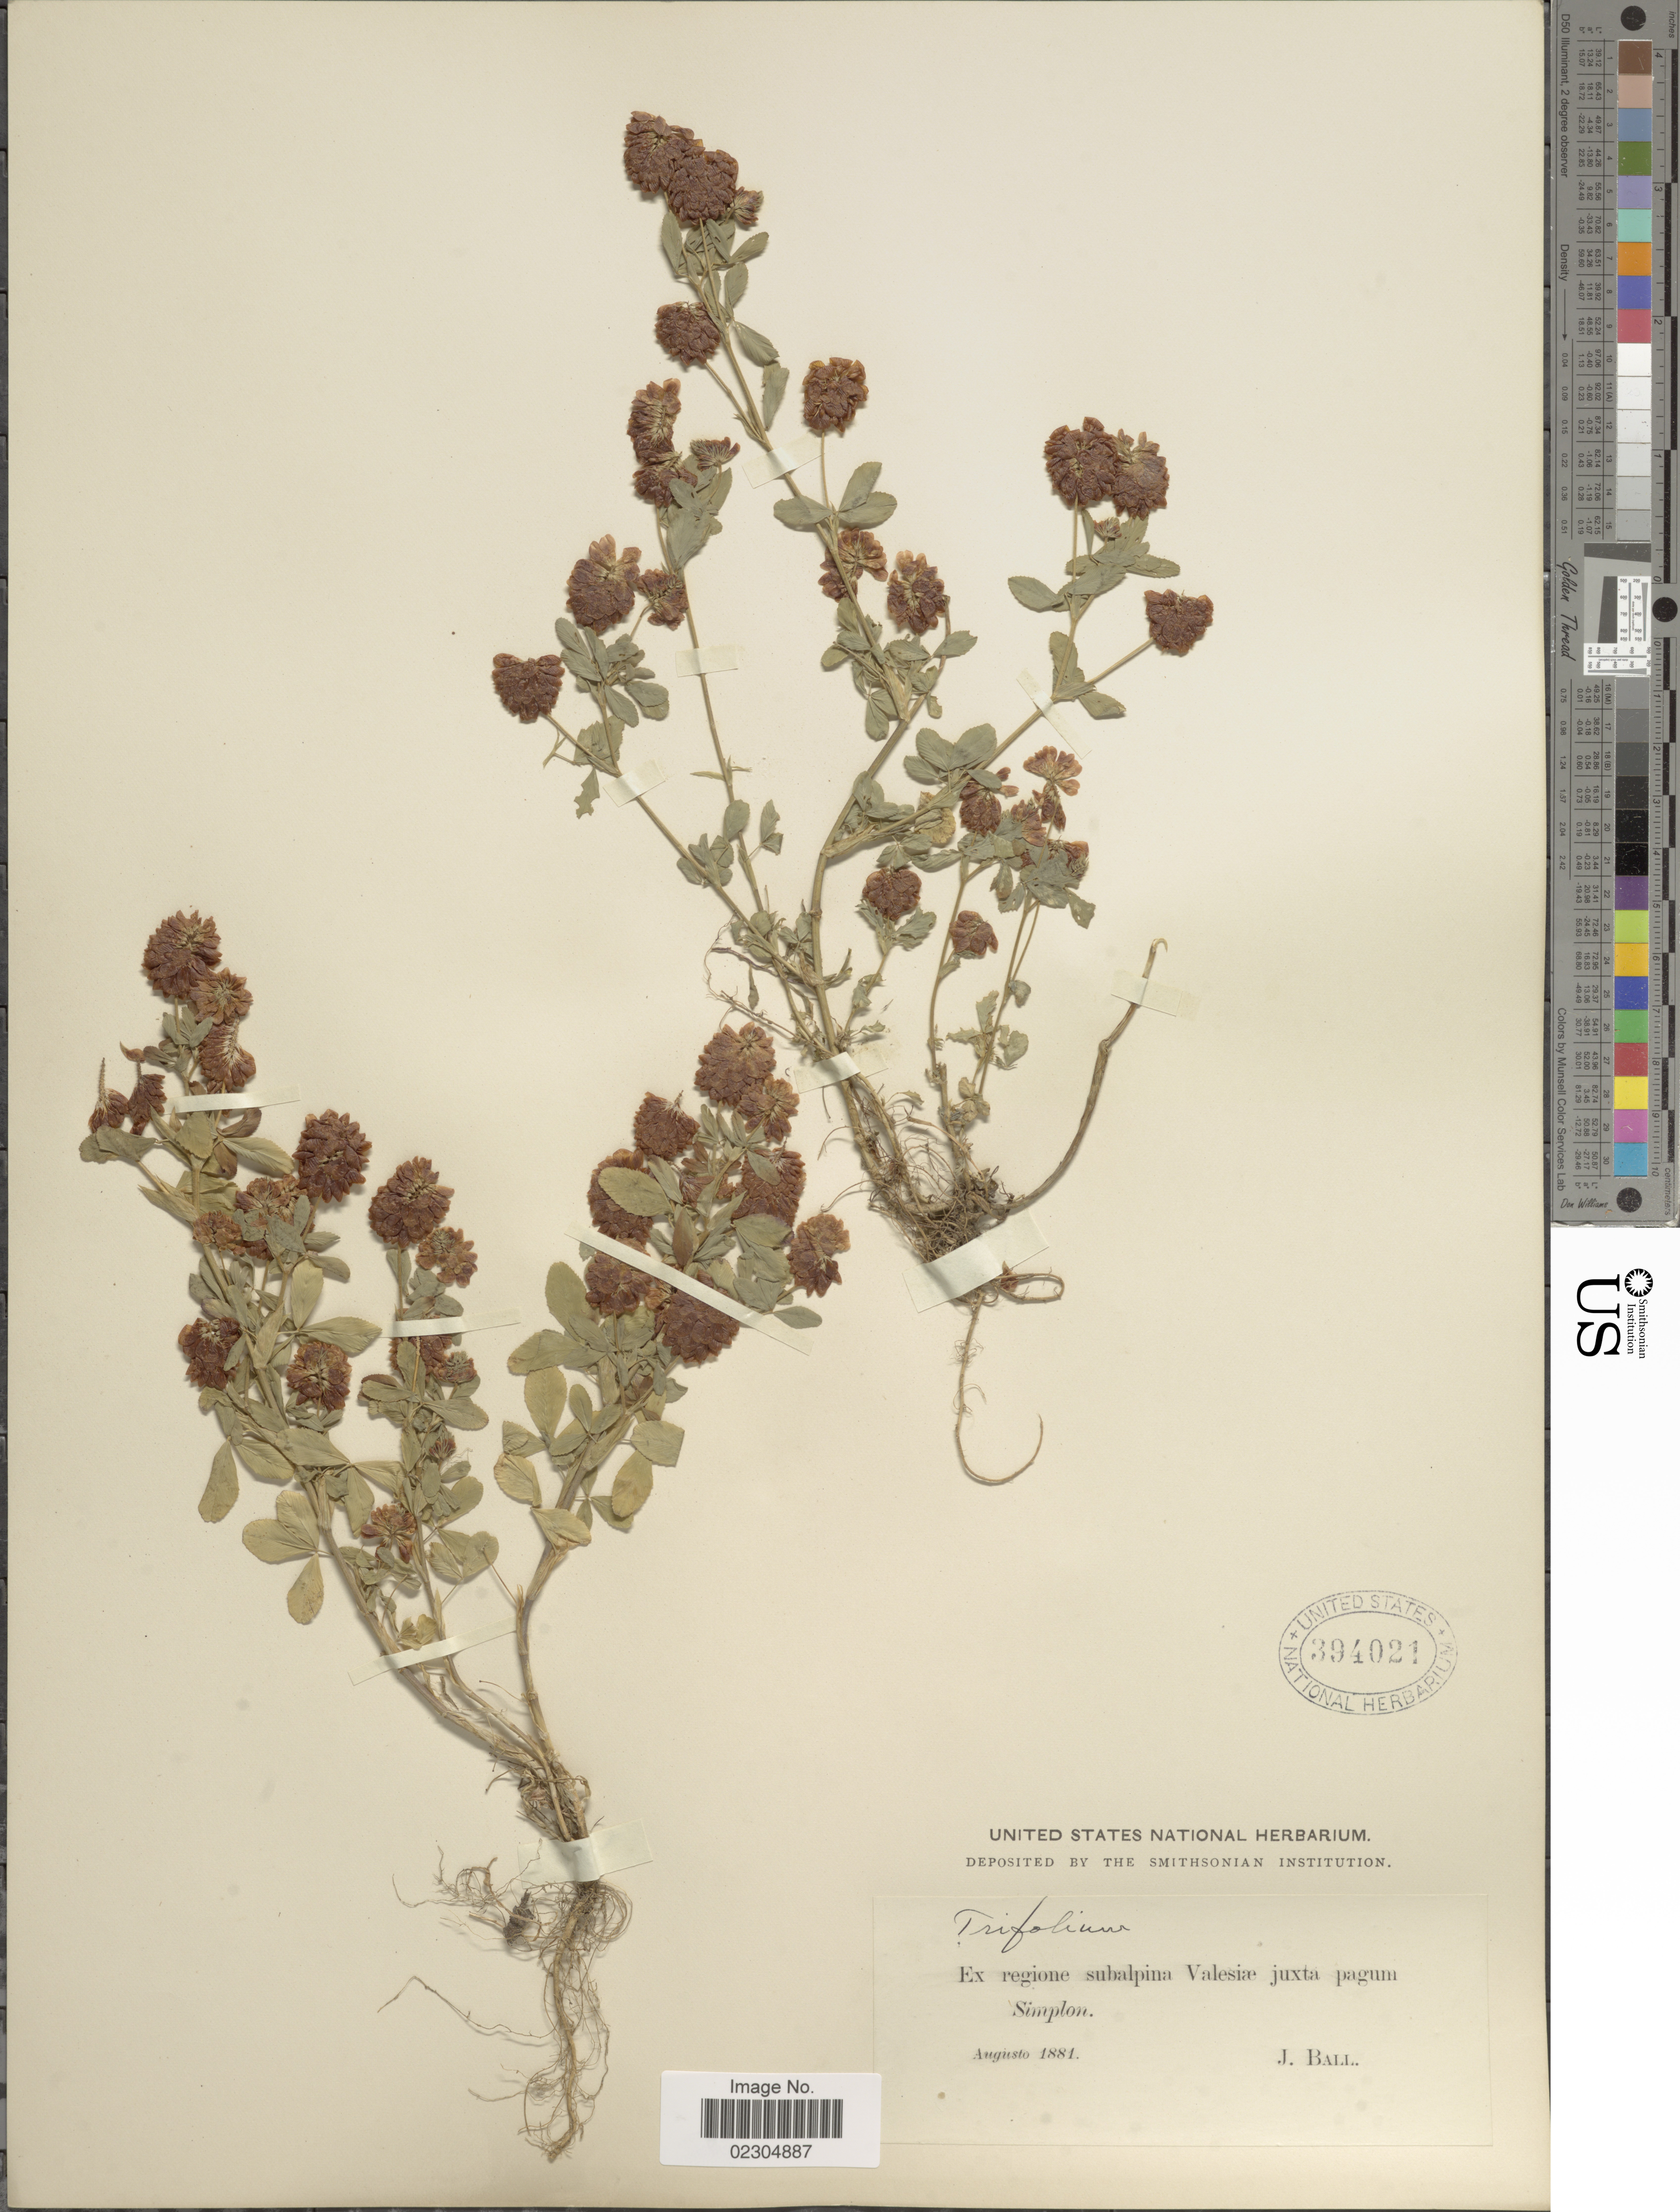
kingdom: Plantae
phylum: Tracheophyta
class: Magnoliopsida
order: Fabales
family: Fabaceae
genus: Trifolium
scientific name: Trifolium sp.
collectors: J. Ball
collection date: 1881-08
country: Switzerland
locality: Ex regione subalpina Valesiae juxta pagum. Simplon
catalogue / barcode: US 394021